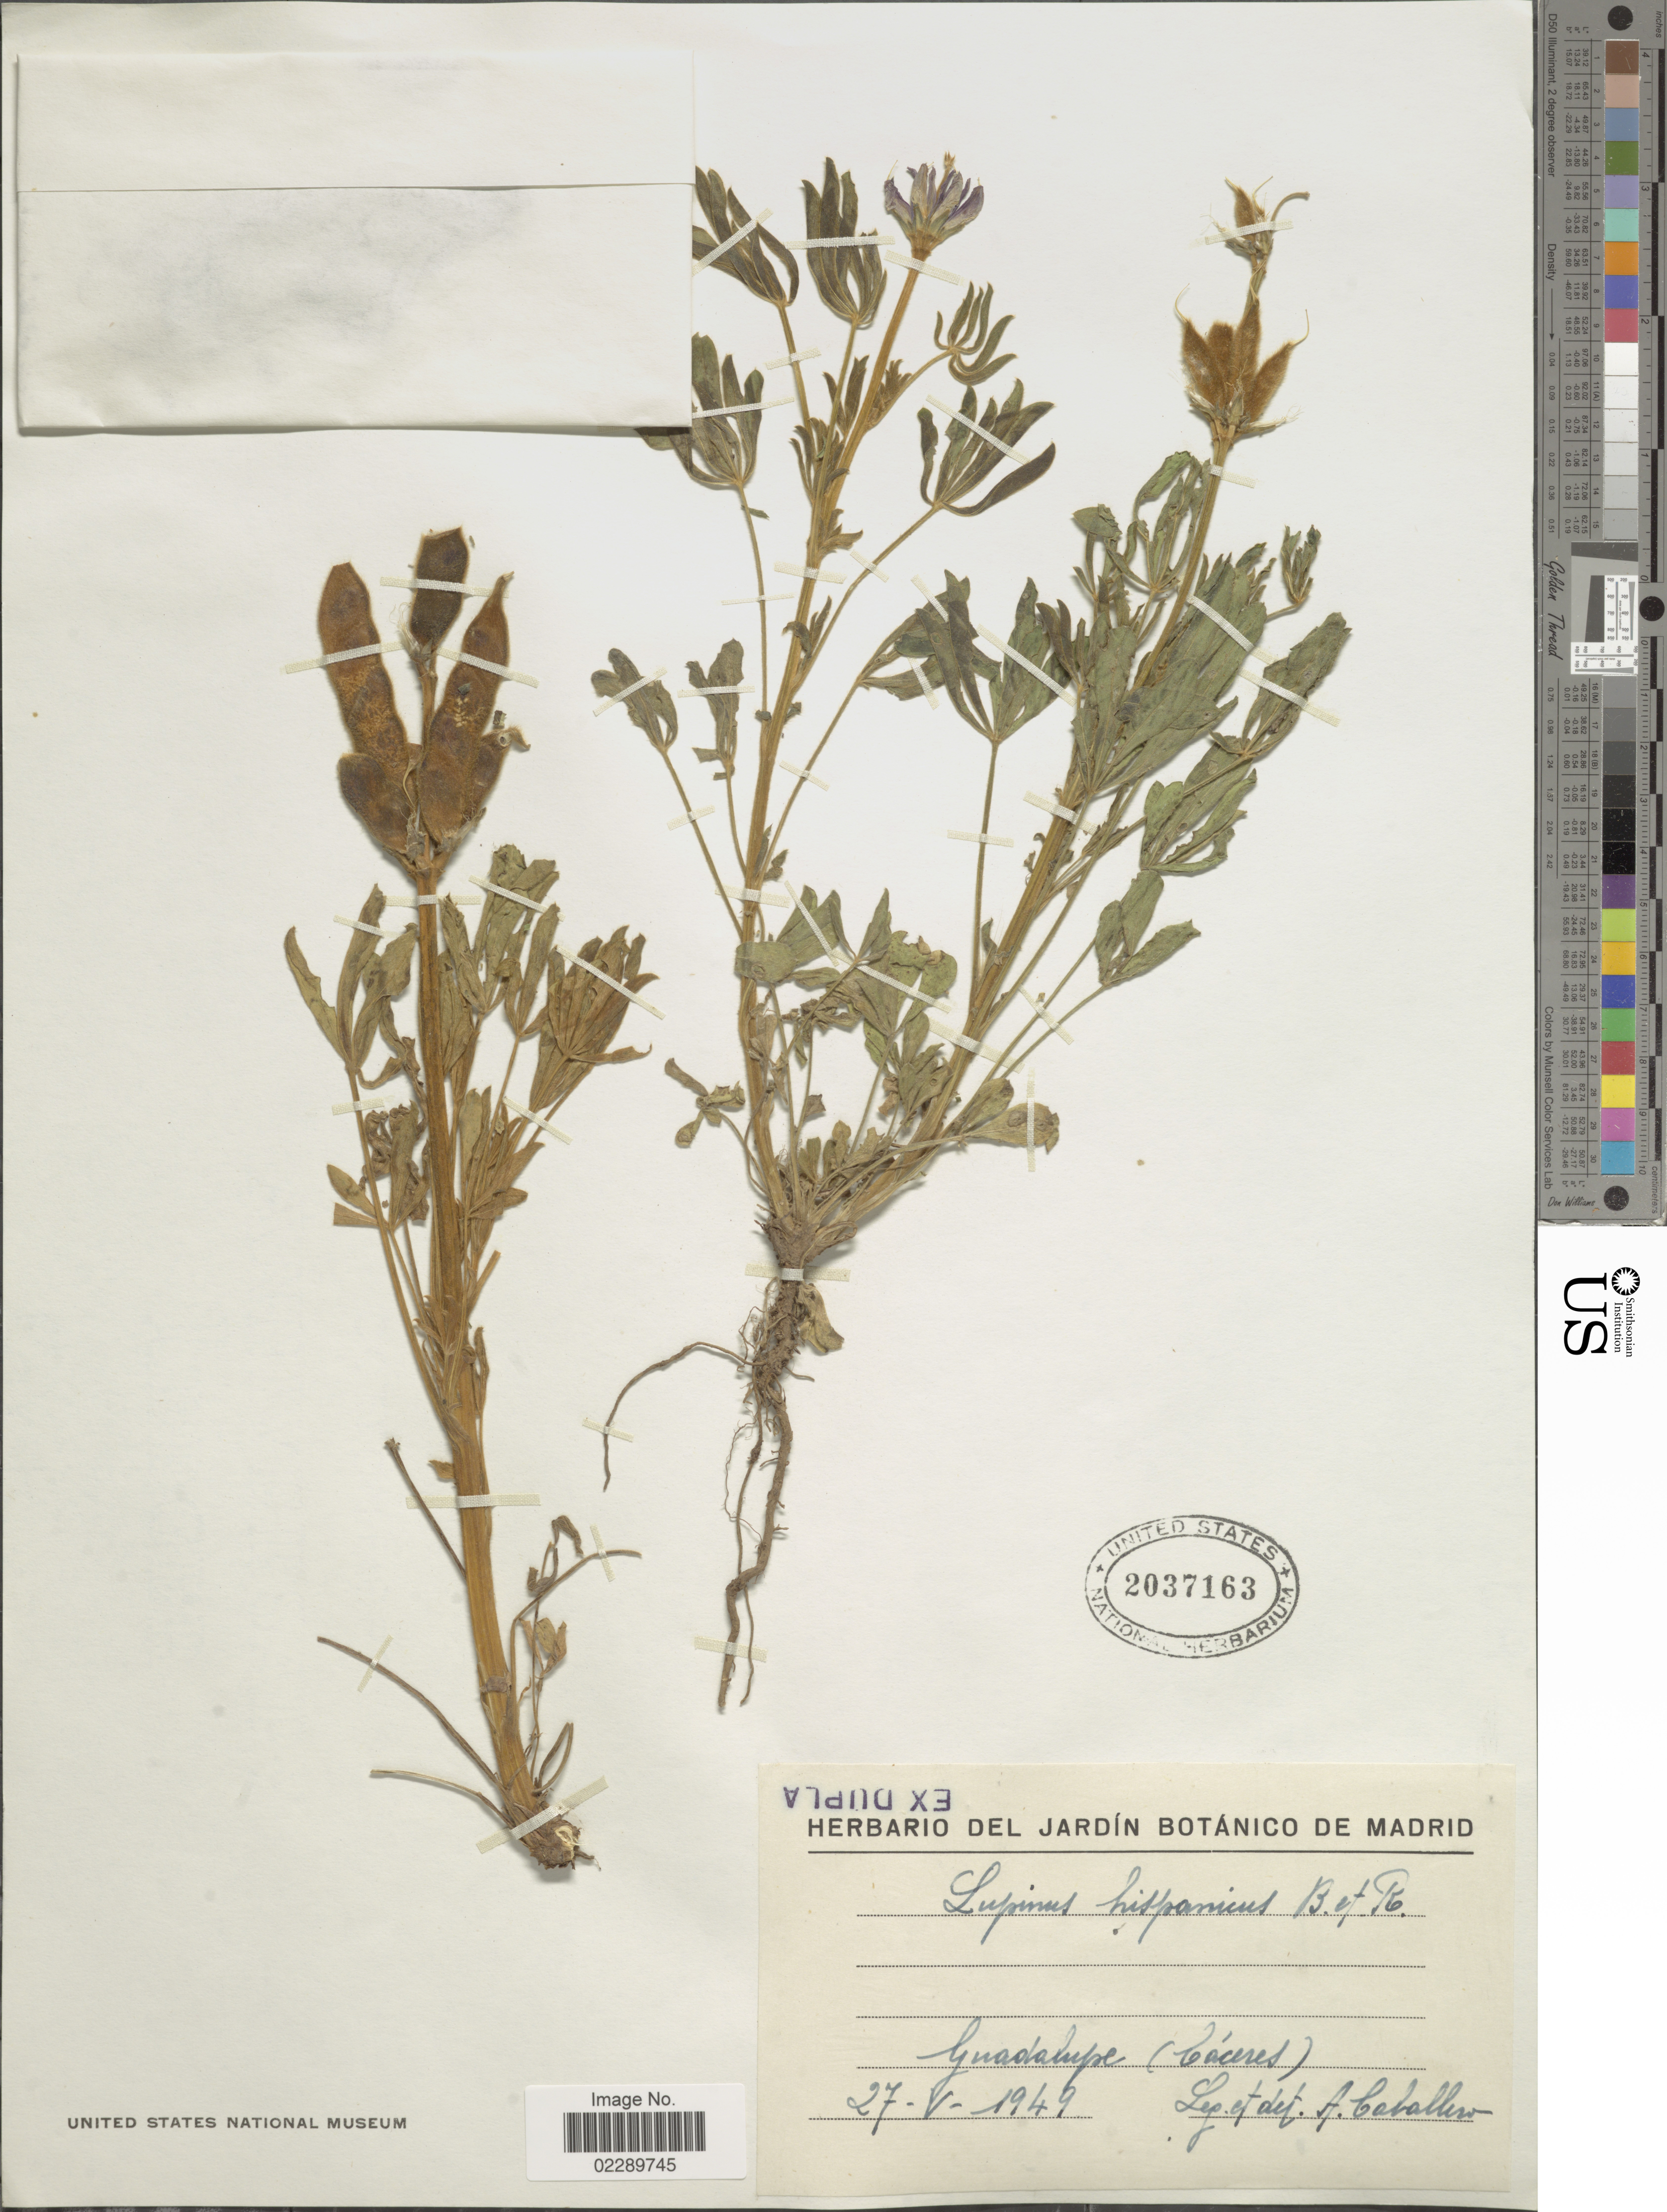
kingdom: Plantae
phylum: Tracheophyta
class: Magnoliopsida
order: Fabales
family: Fabaceae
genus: Lupinus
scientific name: Lupinus hispanicus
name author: Boiss. & Reut.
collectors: A. Caballero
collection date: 1949-05-27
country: Spain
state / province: Extremadura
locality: Guadalupe (Cáceres)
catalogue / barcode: US 2037163